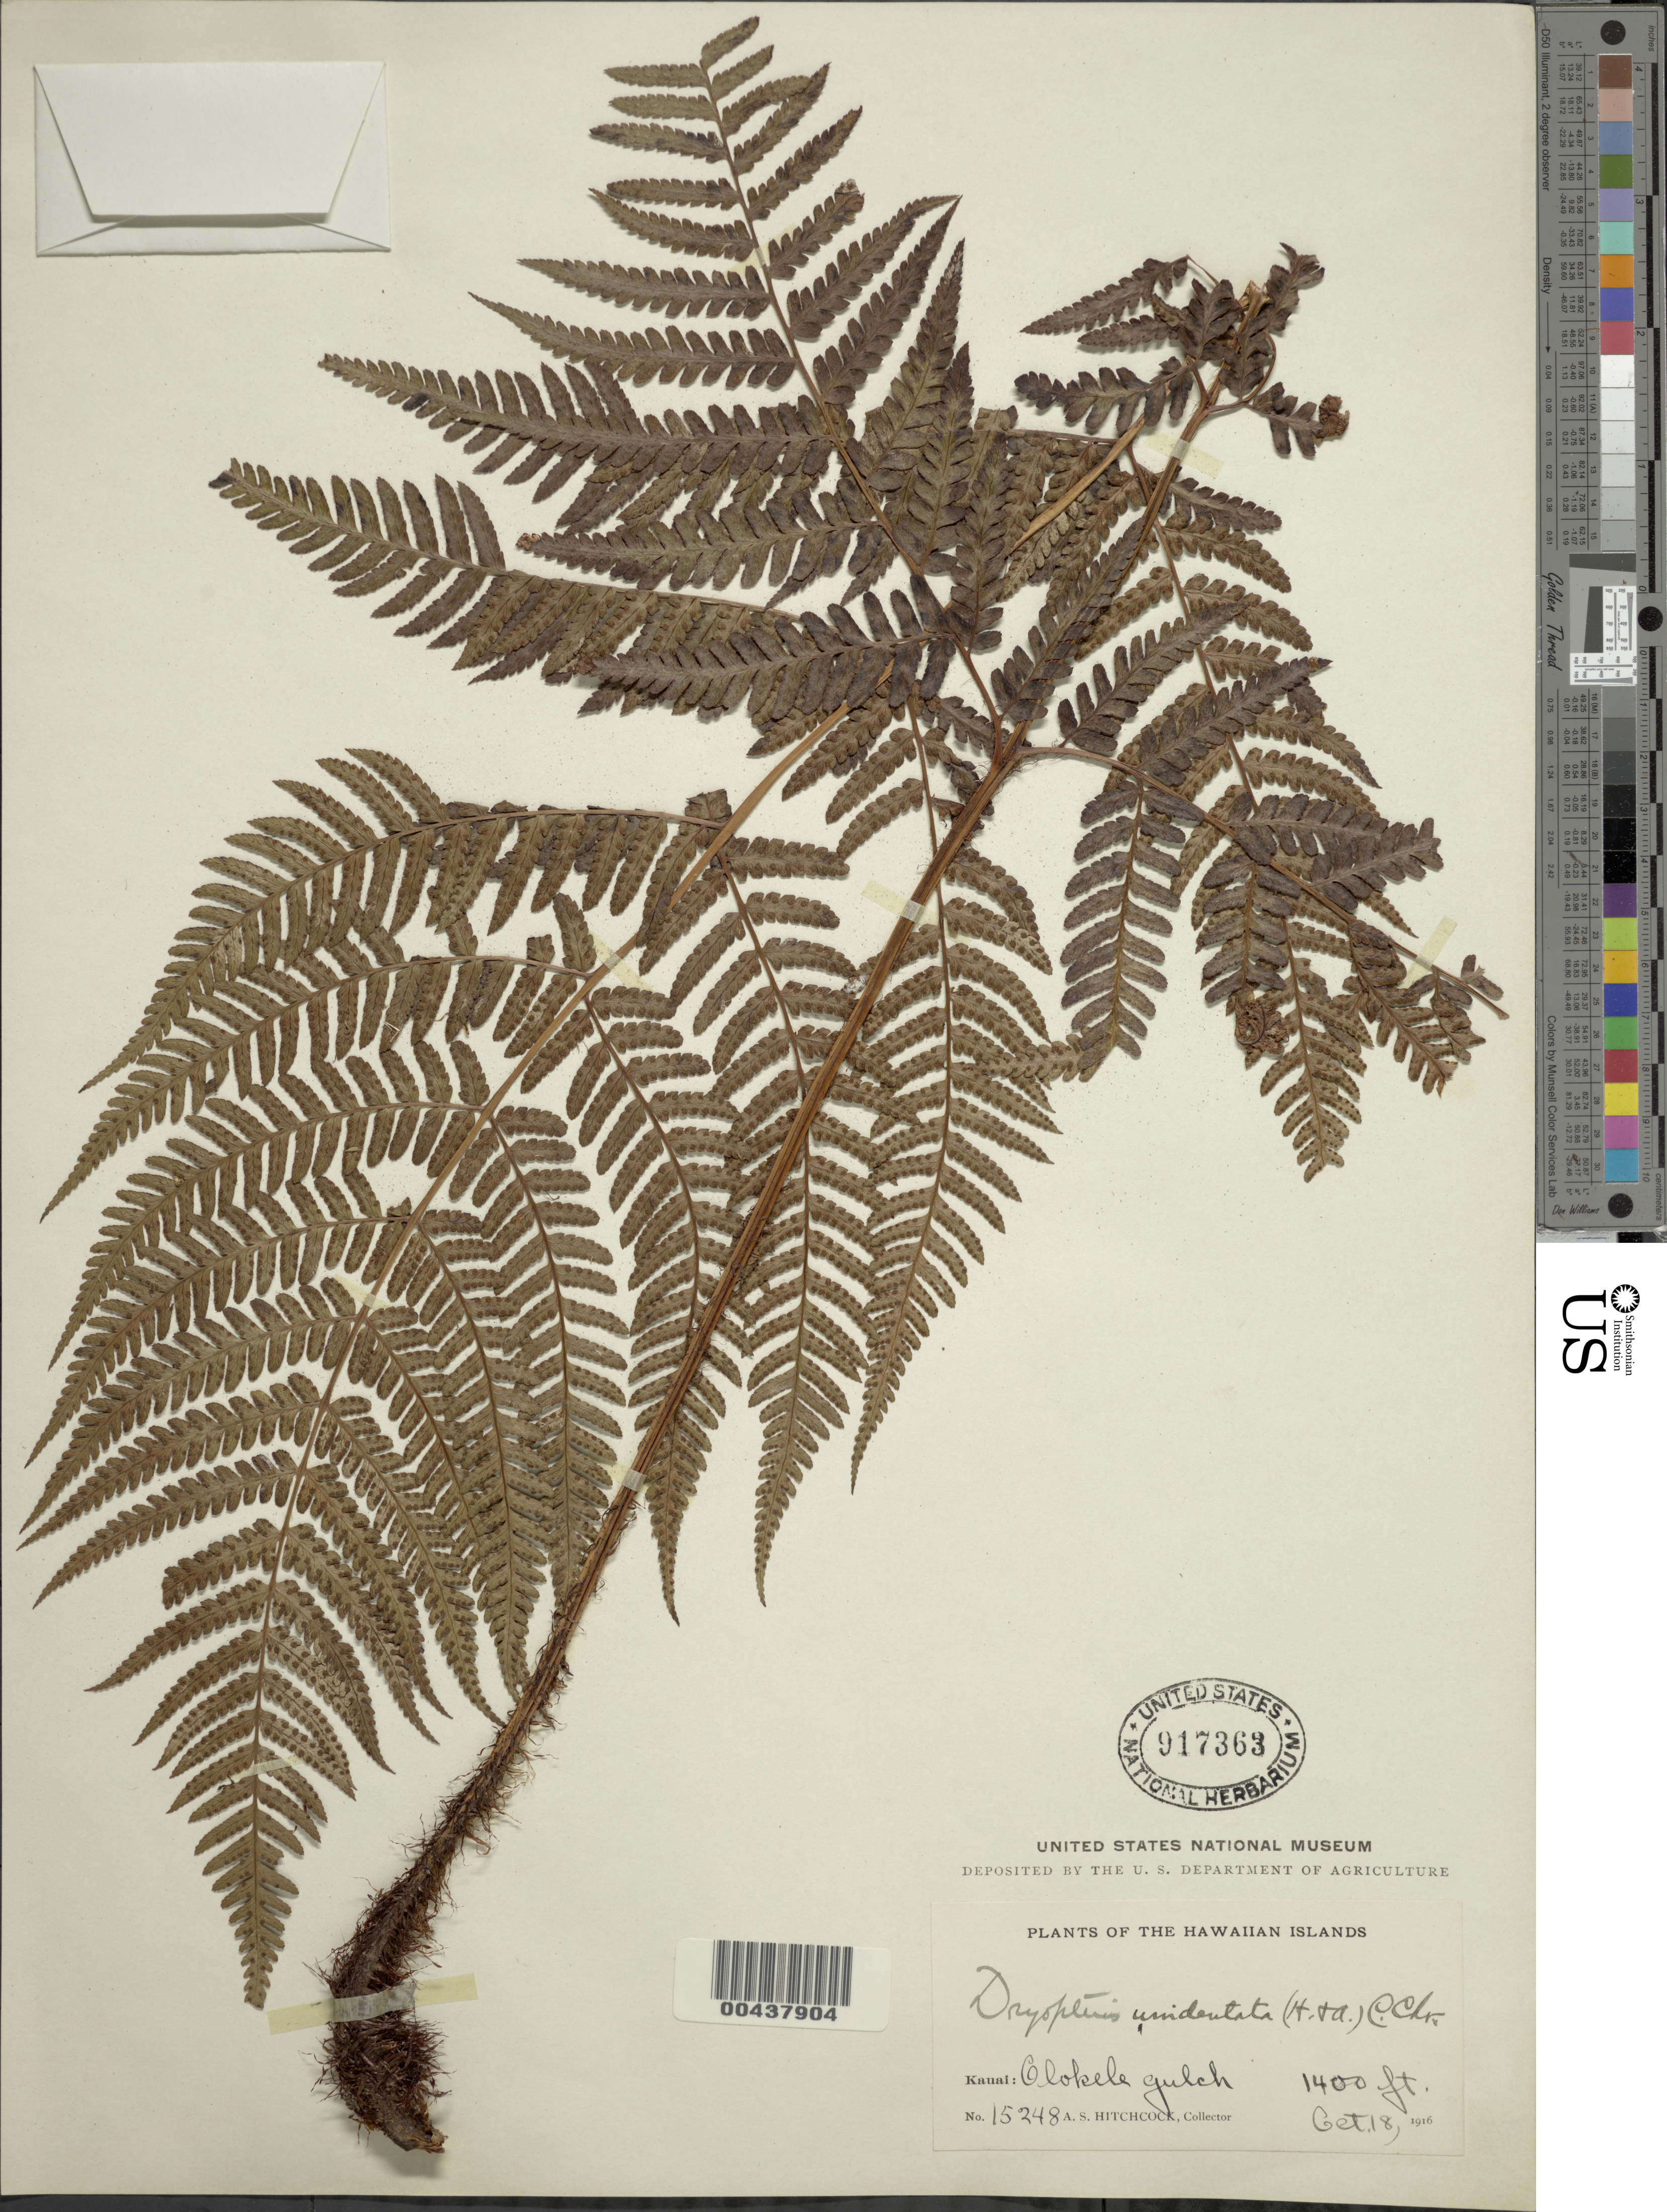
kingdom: Plantae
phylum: Tracheophyta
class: Polypodiopsida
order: Polypodiales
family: Dryopteridaceae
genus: Dryopteris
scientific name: Dryopteris sp.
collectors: A. S. Hitchcock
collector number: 15248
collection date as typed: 18 Oct 1916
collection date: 1916-10-18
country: United States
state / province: Hawaii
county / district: Kauai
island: Kaua'i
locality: Olokele gulch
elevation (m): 427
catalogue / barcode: US 917363